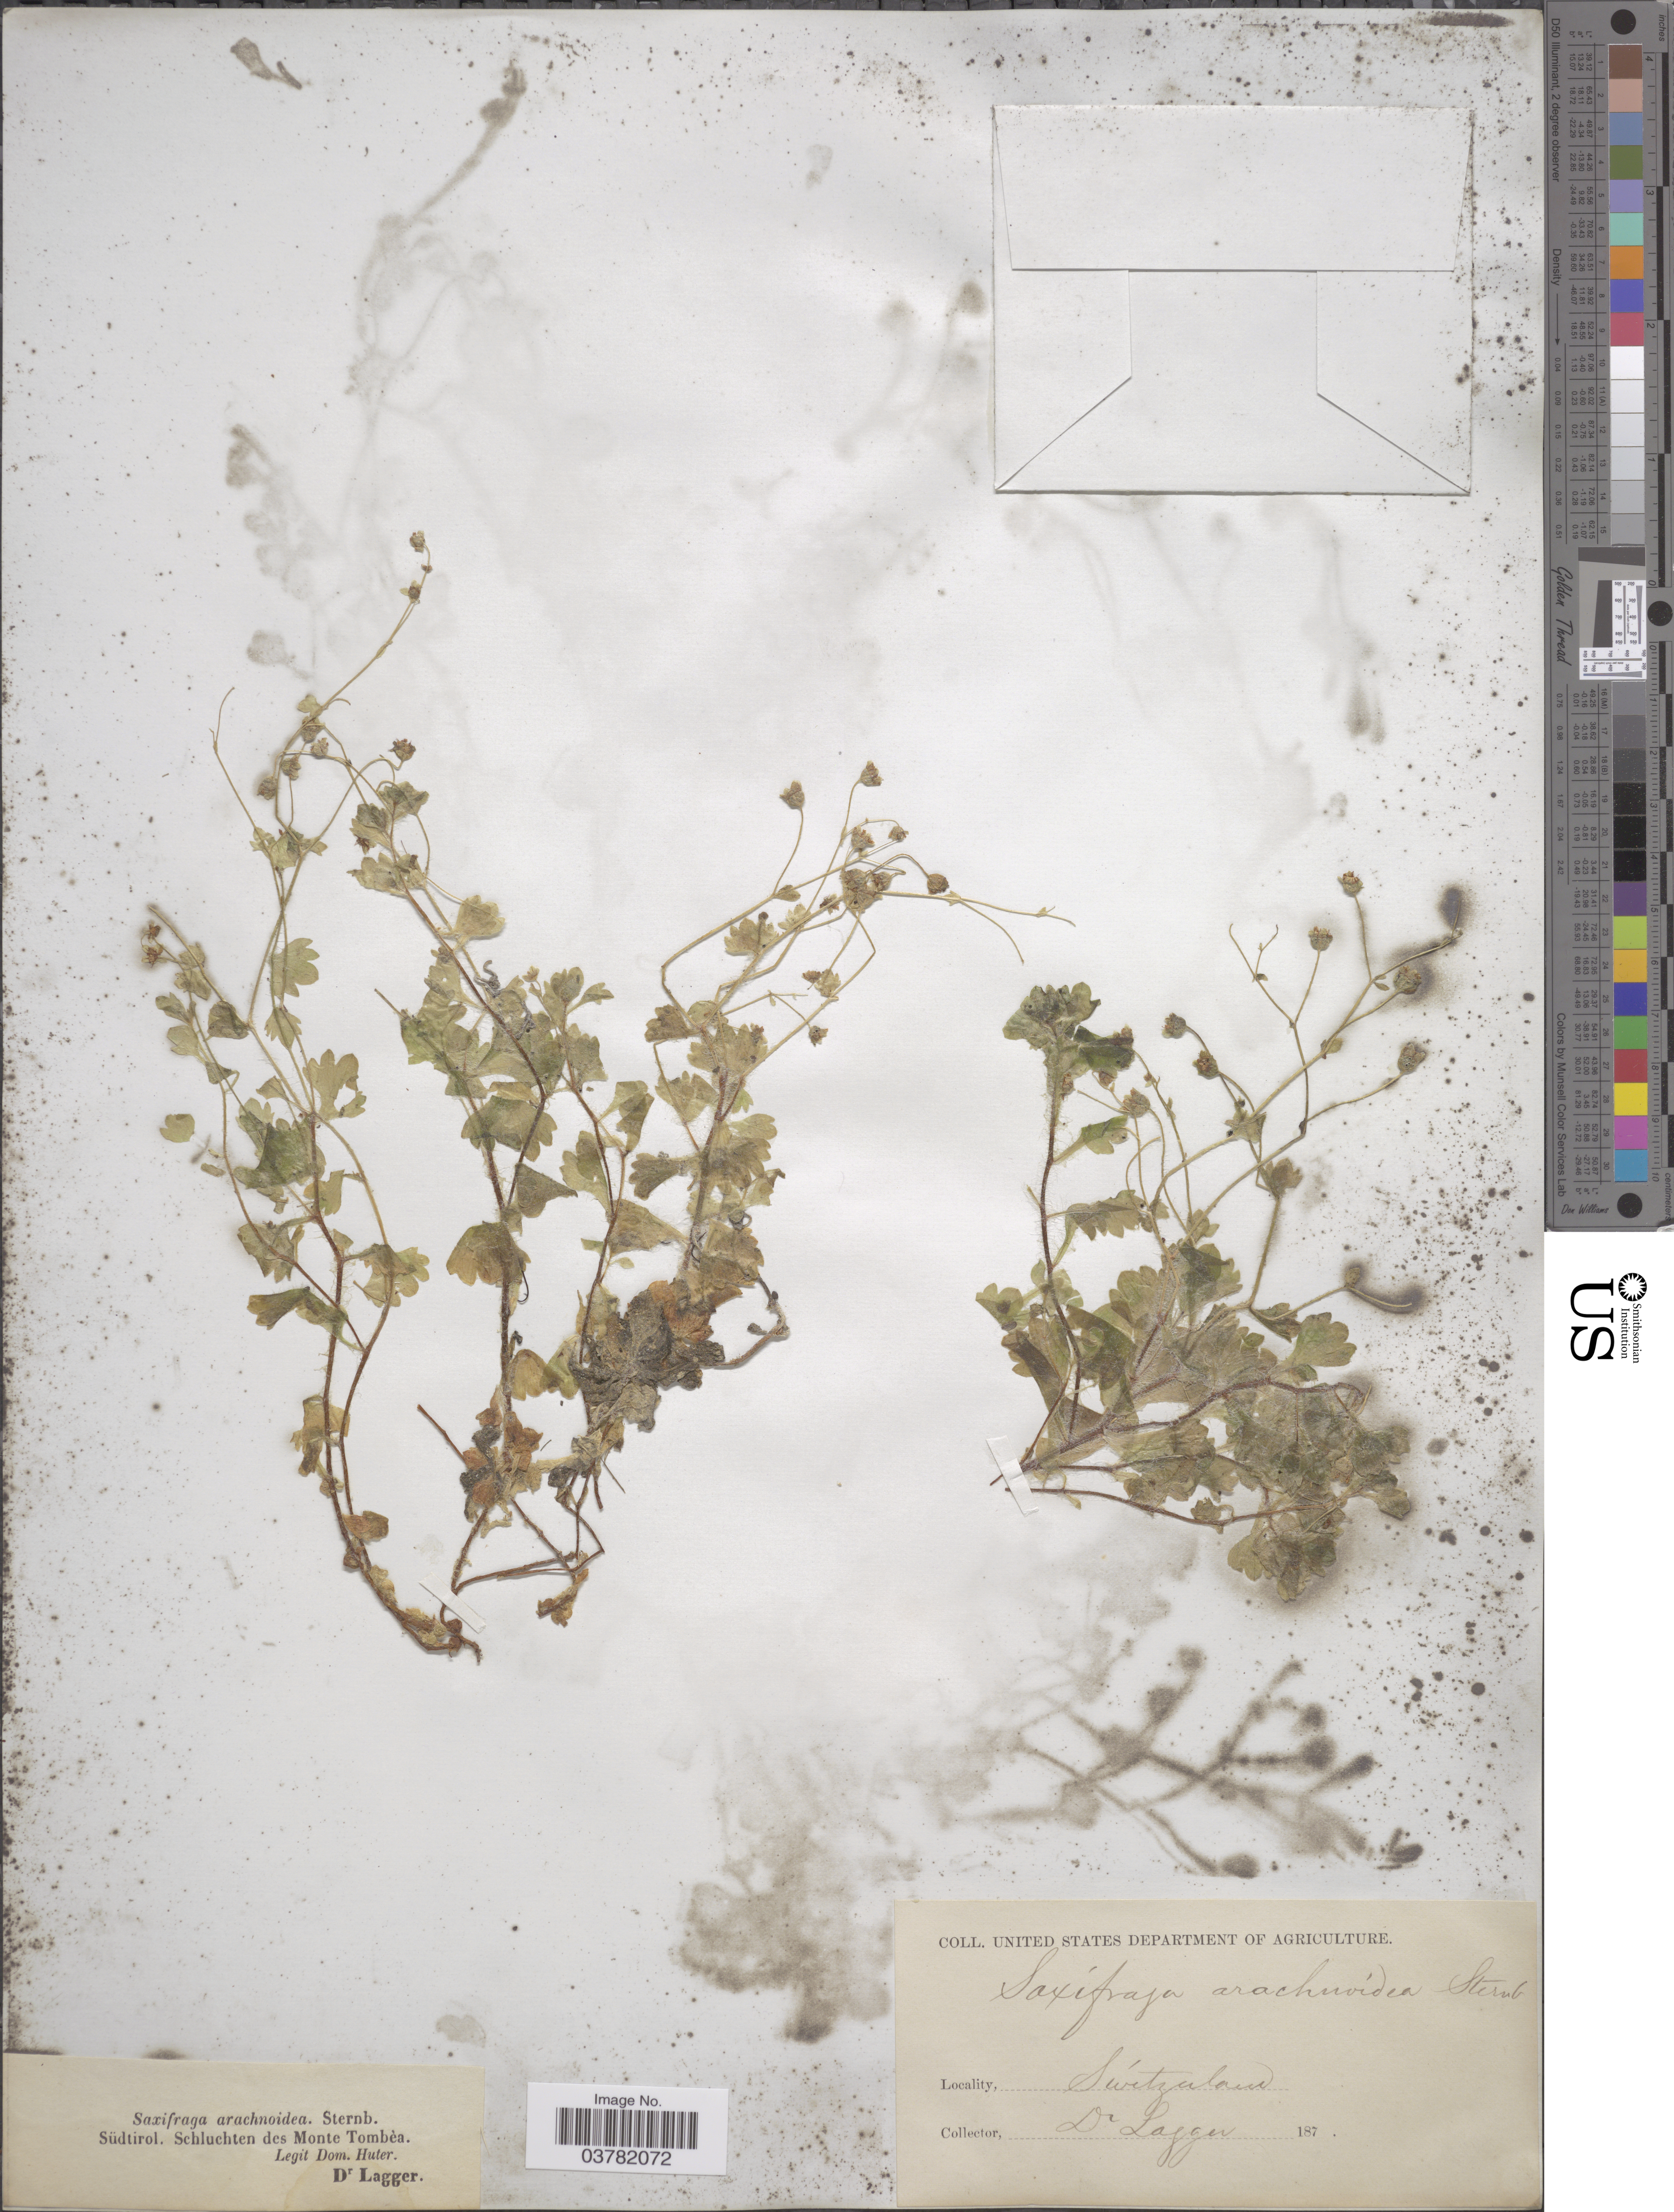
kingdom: Plantae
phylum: Tracheophyta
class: Magnoliopsida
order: Saxifragales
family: Saxifragaceae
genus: Saxifraga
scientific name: Saxifraga arachnoidea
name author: Sternb.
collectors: D. Huter & F. J. Lagger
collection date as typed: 187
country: Italy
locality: Südtirol. Schluchten des Monte Tombèa.